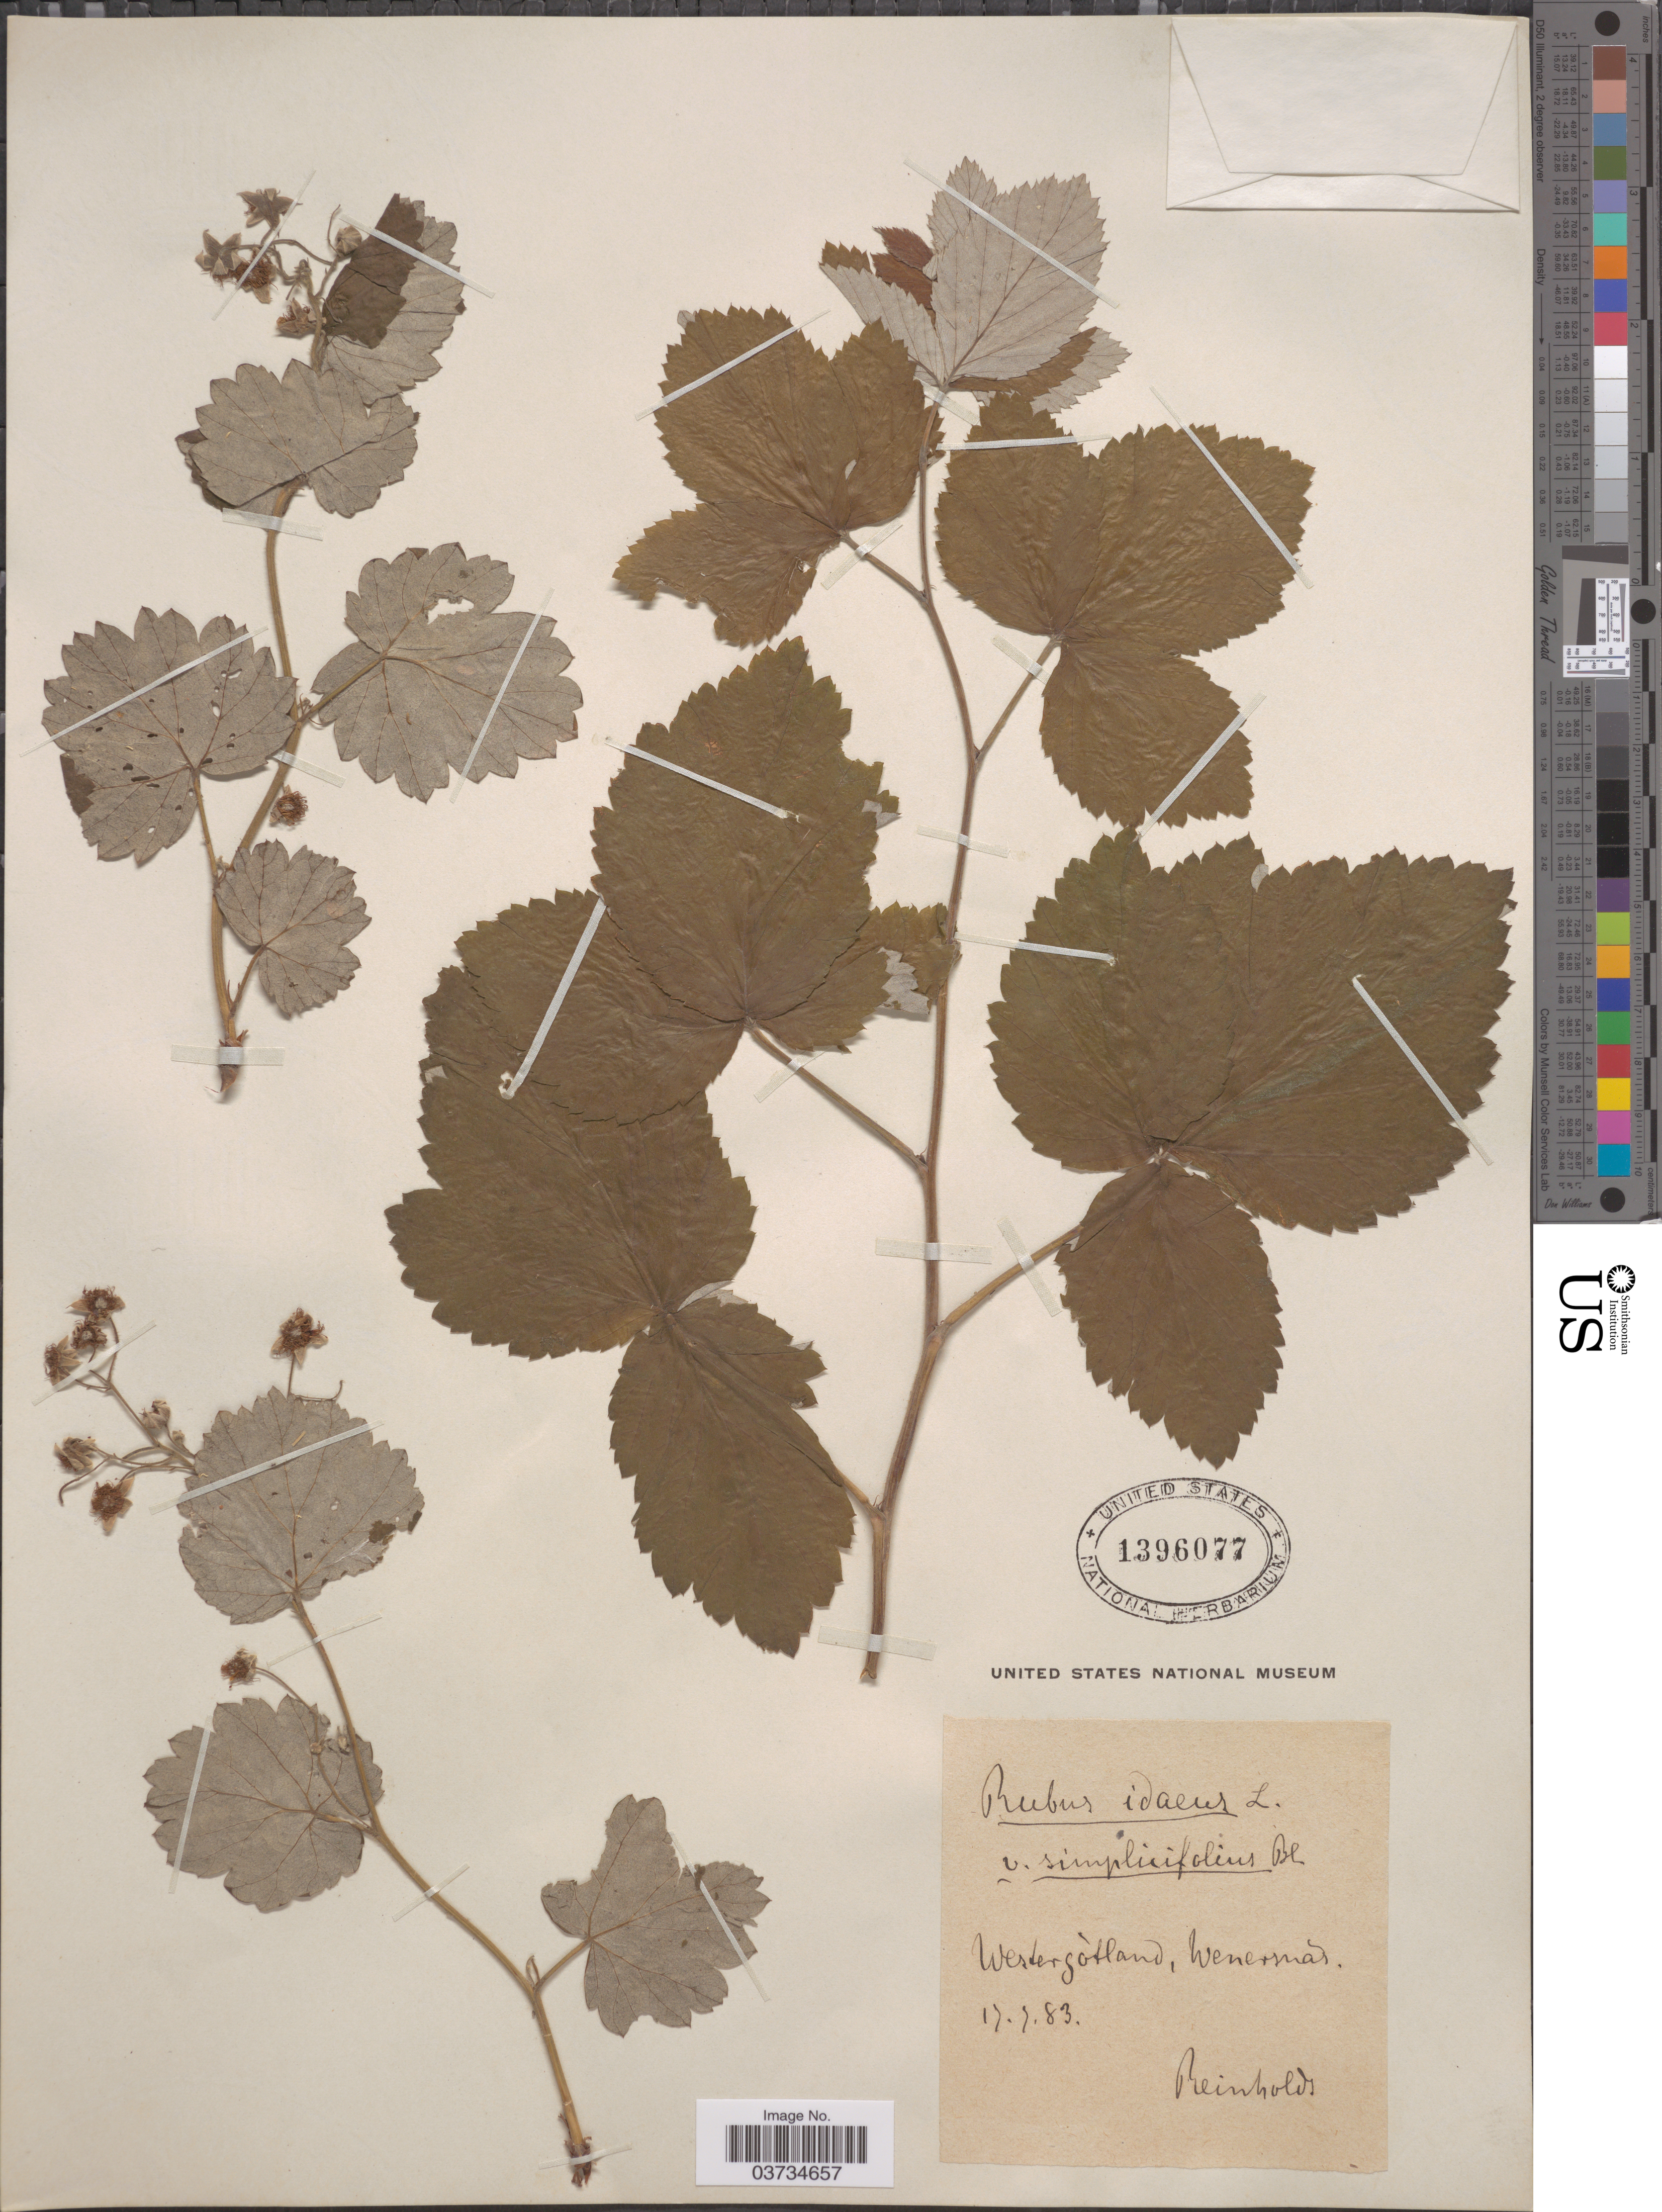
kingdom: Plantae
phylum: Tracheophyta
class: Magnoliopsida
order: Rosales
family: Rosaceae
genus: Rubus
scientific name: Rubus idaeus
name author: L.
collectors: Reinholds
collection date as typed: Transcribed d/m/y: 17/7/83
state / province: Västra Götaland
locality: Westergòtland, Wenermar [interpreted].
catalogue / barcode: US 1396077